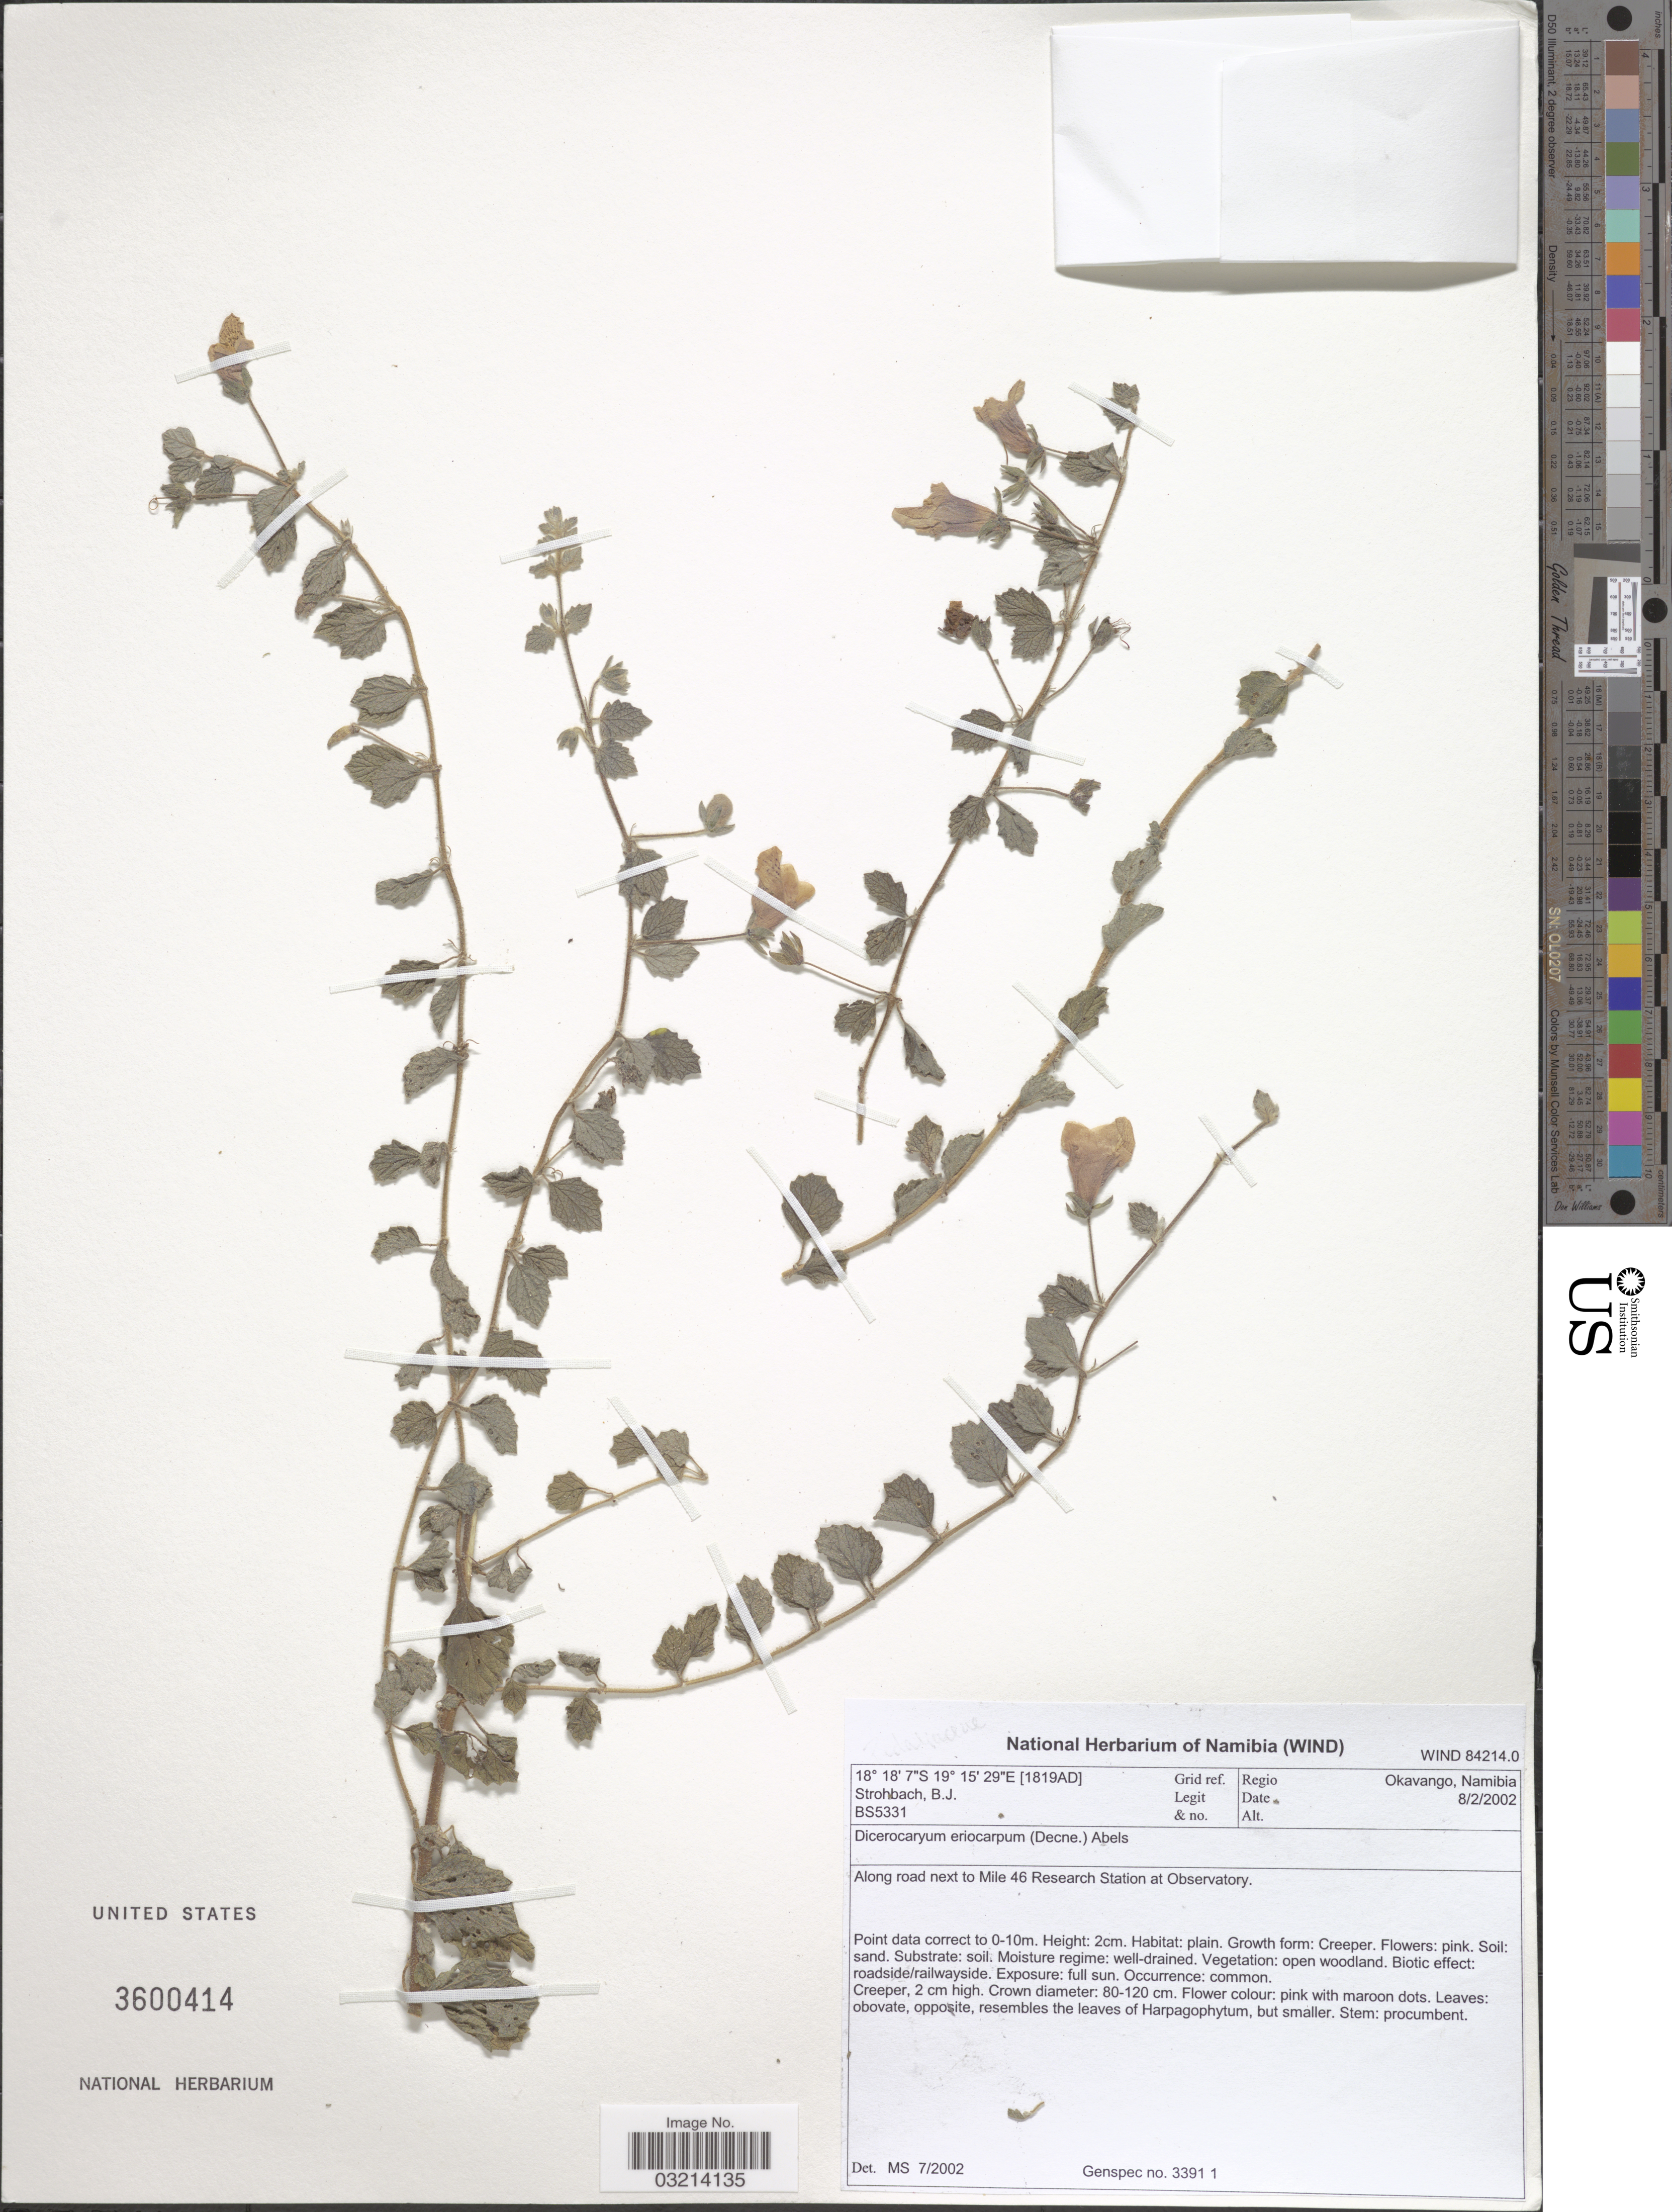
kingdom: Plantae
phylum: Tracheophyta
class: Magnoliopsida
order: Lamiales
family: Pedaliaceae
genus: Dicerocaryum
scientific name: Dicerocaryum eriocarpum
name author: (Decne.) Abels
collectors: B. Strohbach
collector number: BS5331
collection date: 2002-02-08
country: Namibia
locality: Grid ref. [1819AD]. Regio Okavango, Namibia. Along road next to Mile 46 Research Station at Observatory.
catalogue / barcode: US 3600414